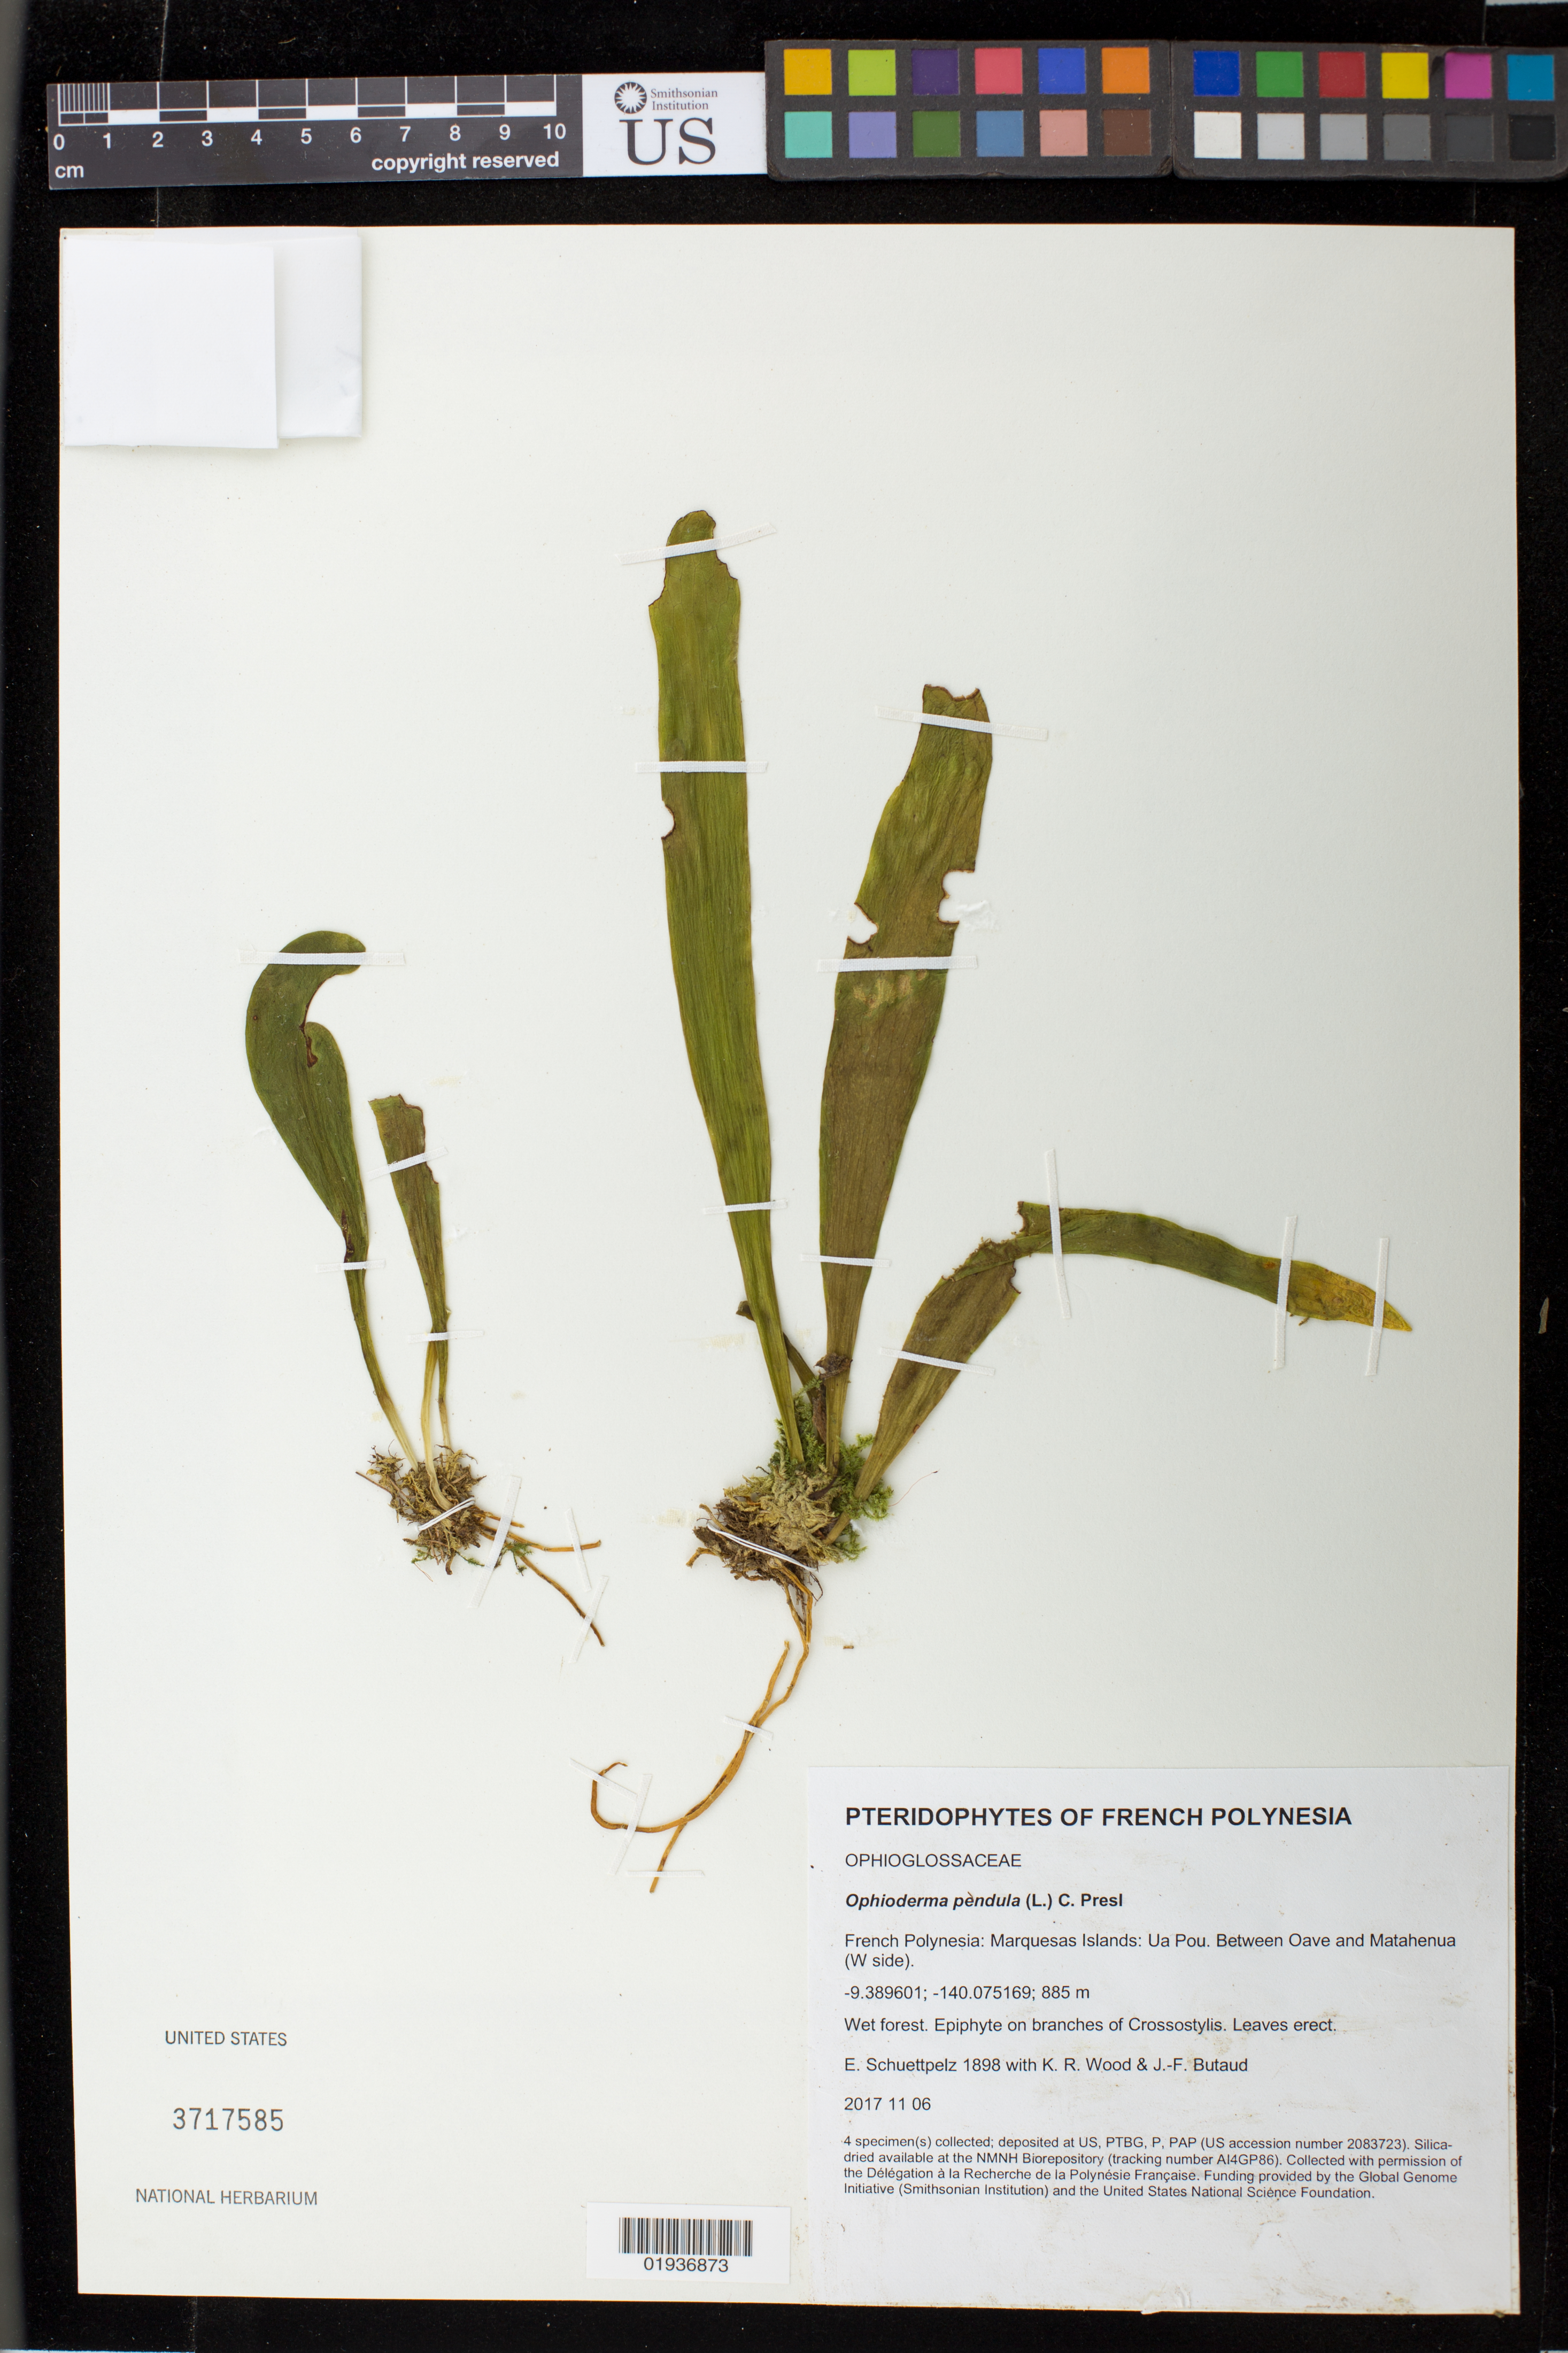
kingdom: Plantae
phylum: Tracheophyta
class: Polypodiopsida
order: Ophioglossales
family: Ophioglossaceae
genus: Ophioderma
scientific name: Ophioderma pendulum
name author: (L.) C. Presl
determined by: Wagner, W. L., (BOT), Smithsonian Institution - National Museum of Natural History (UNITED STATES)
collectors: E. Schuettpelz, K. R. Wood & J. -F. Butaud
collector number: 1898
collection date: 2017-11-06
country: French Polynesia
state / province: Marquesas Islands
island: Ua Pou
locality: Between Oave and Matahenua (W side).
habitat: Wet forest.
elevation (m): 885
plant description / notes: Collected with permission of the Délégation à la Recherche de la Polynésie Française. Funding provided by the Global Genome Initiative (Smithsonian Institution) and the United States National Science Foundation. Silica dried tissue stored at AI4GP86 in the NMNH Biorepository, Smithsonian Institution.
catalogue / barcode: US 3717585